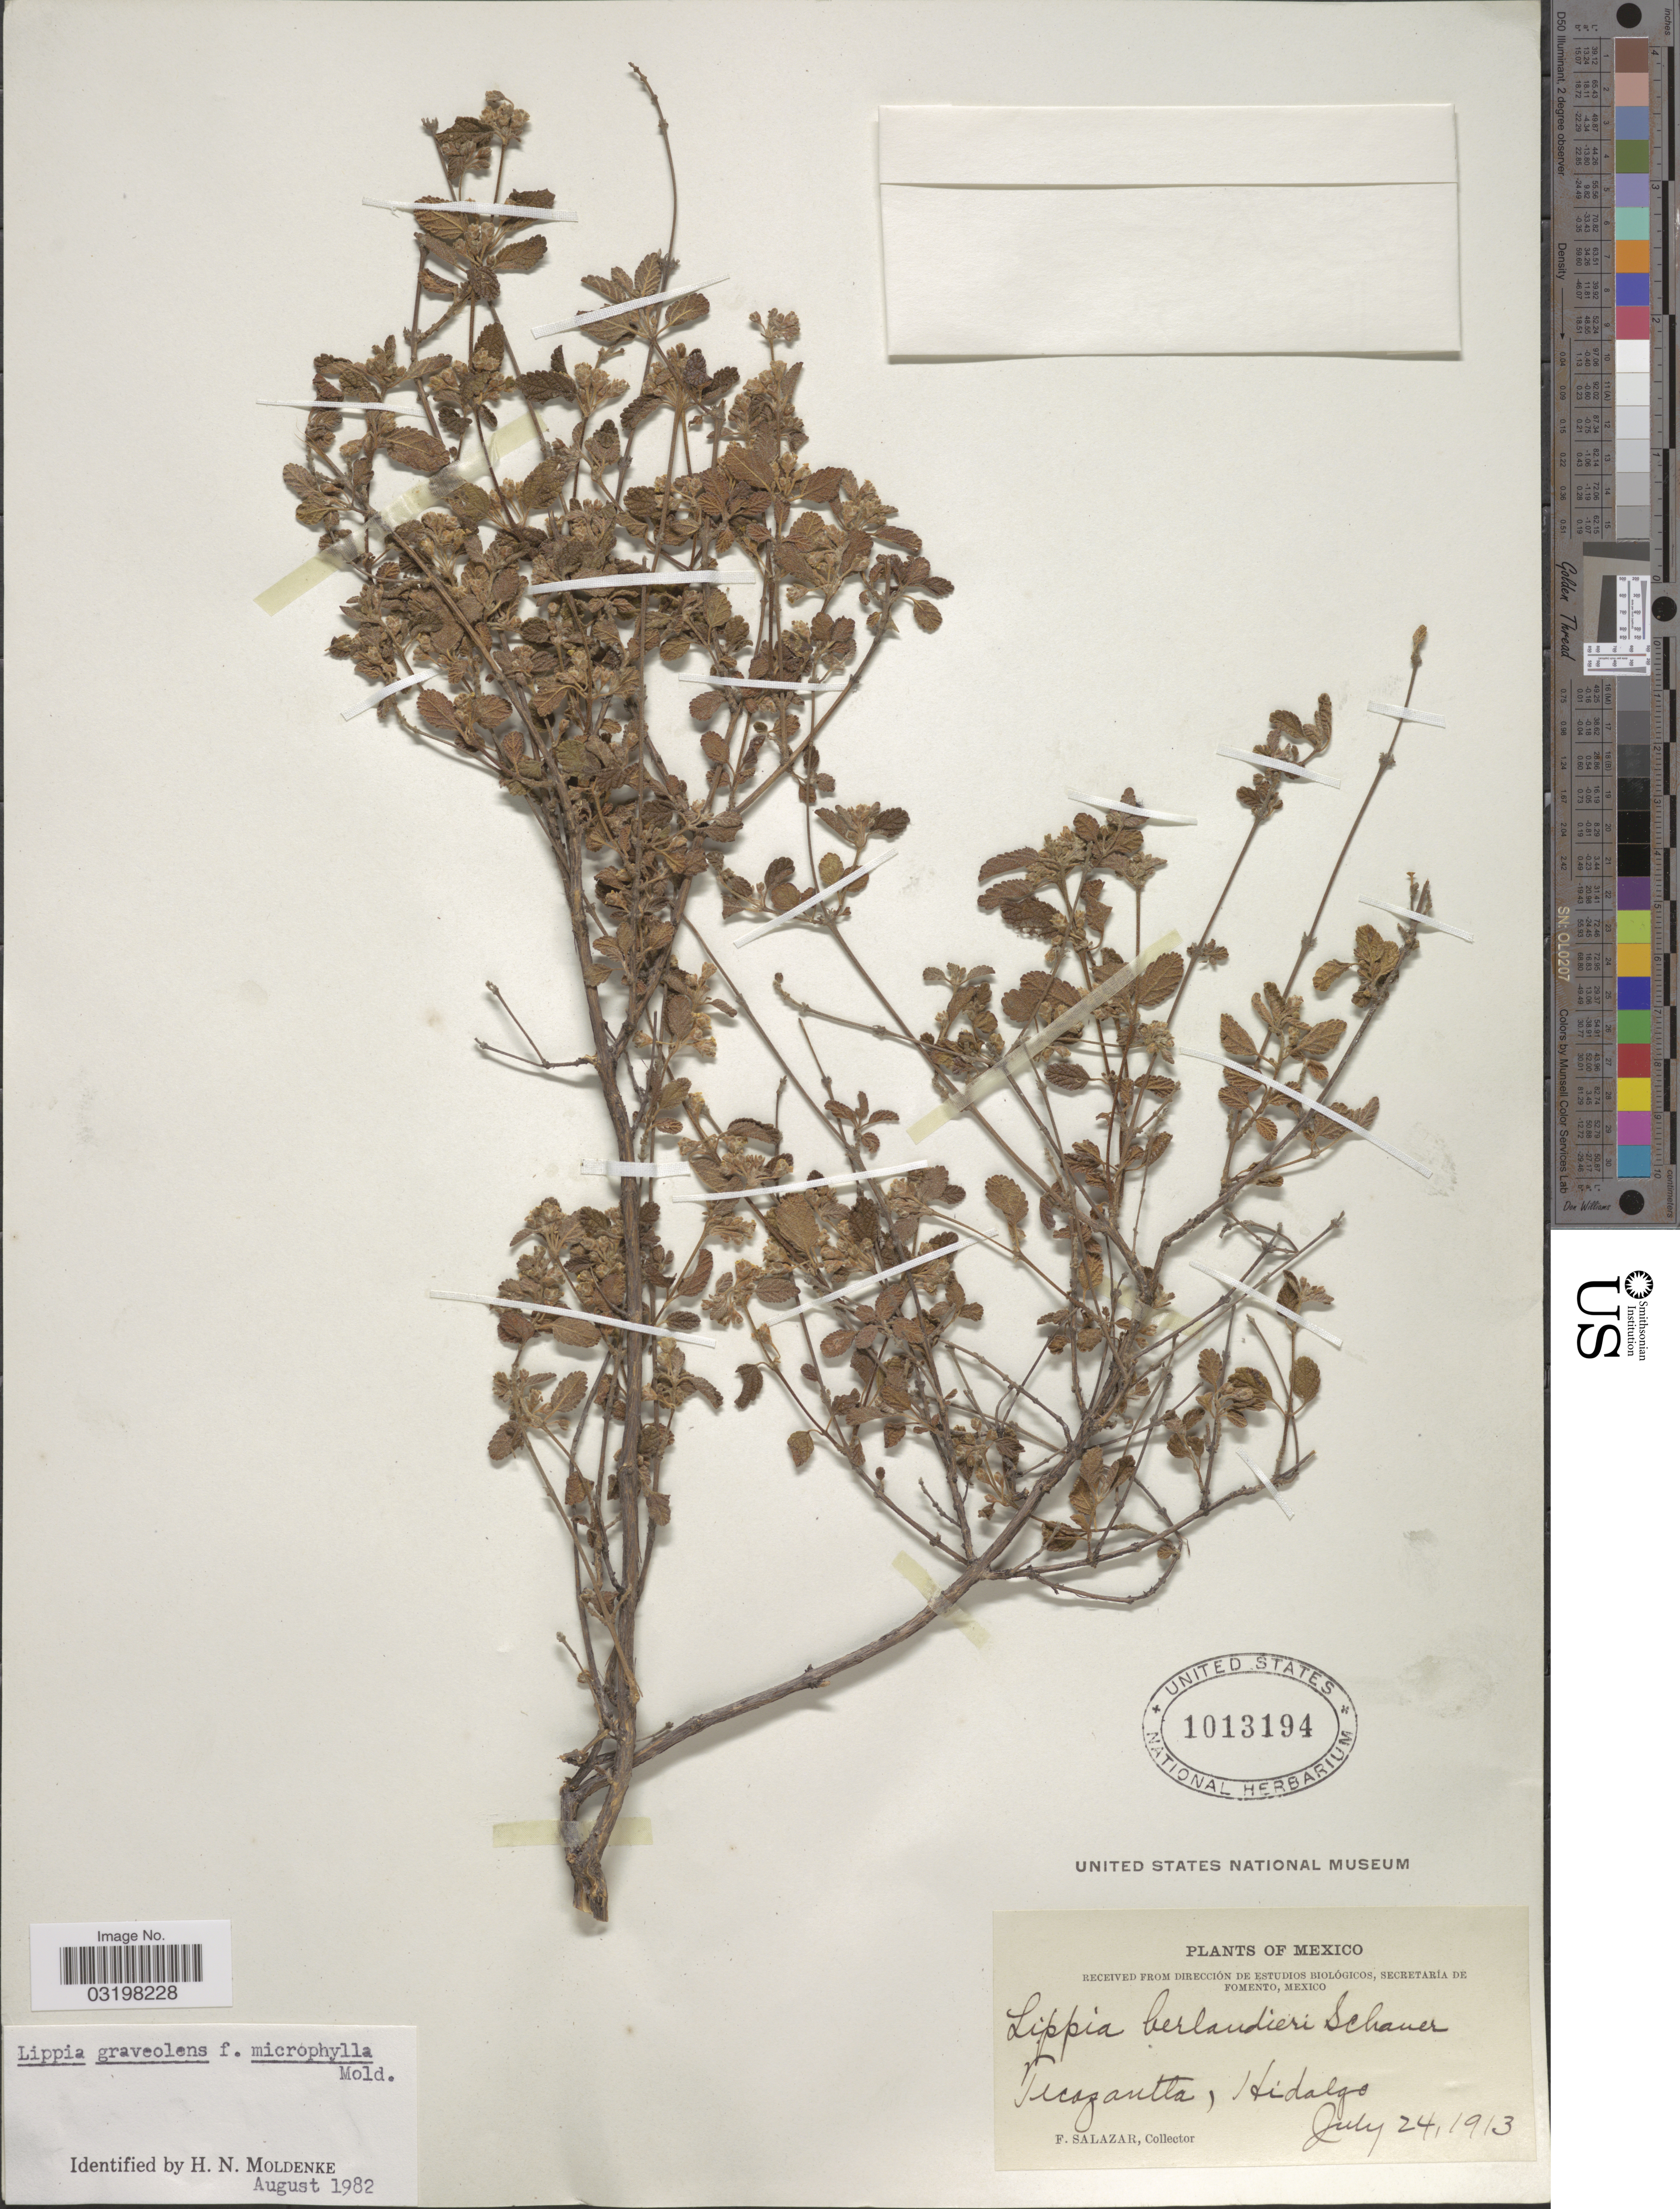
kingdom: Plantae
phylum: Tracheophyta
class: Magnoliopsida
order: Lamiales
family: Verbenaceae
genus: Lippia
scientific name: Lippia graveolens f. microphylla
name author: Kunth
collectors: F. Salazar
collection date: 1913-07-24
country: Mexico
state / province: Hidalgo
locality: Tecozautla.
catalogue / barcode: US 1013194